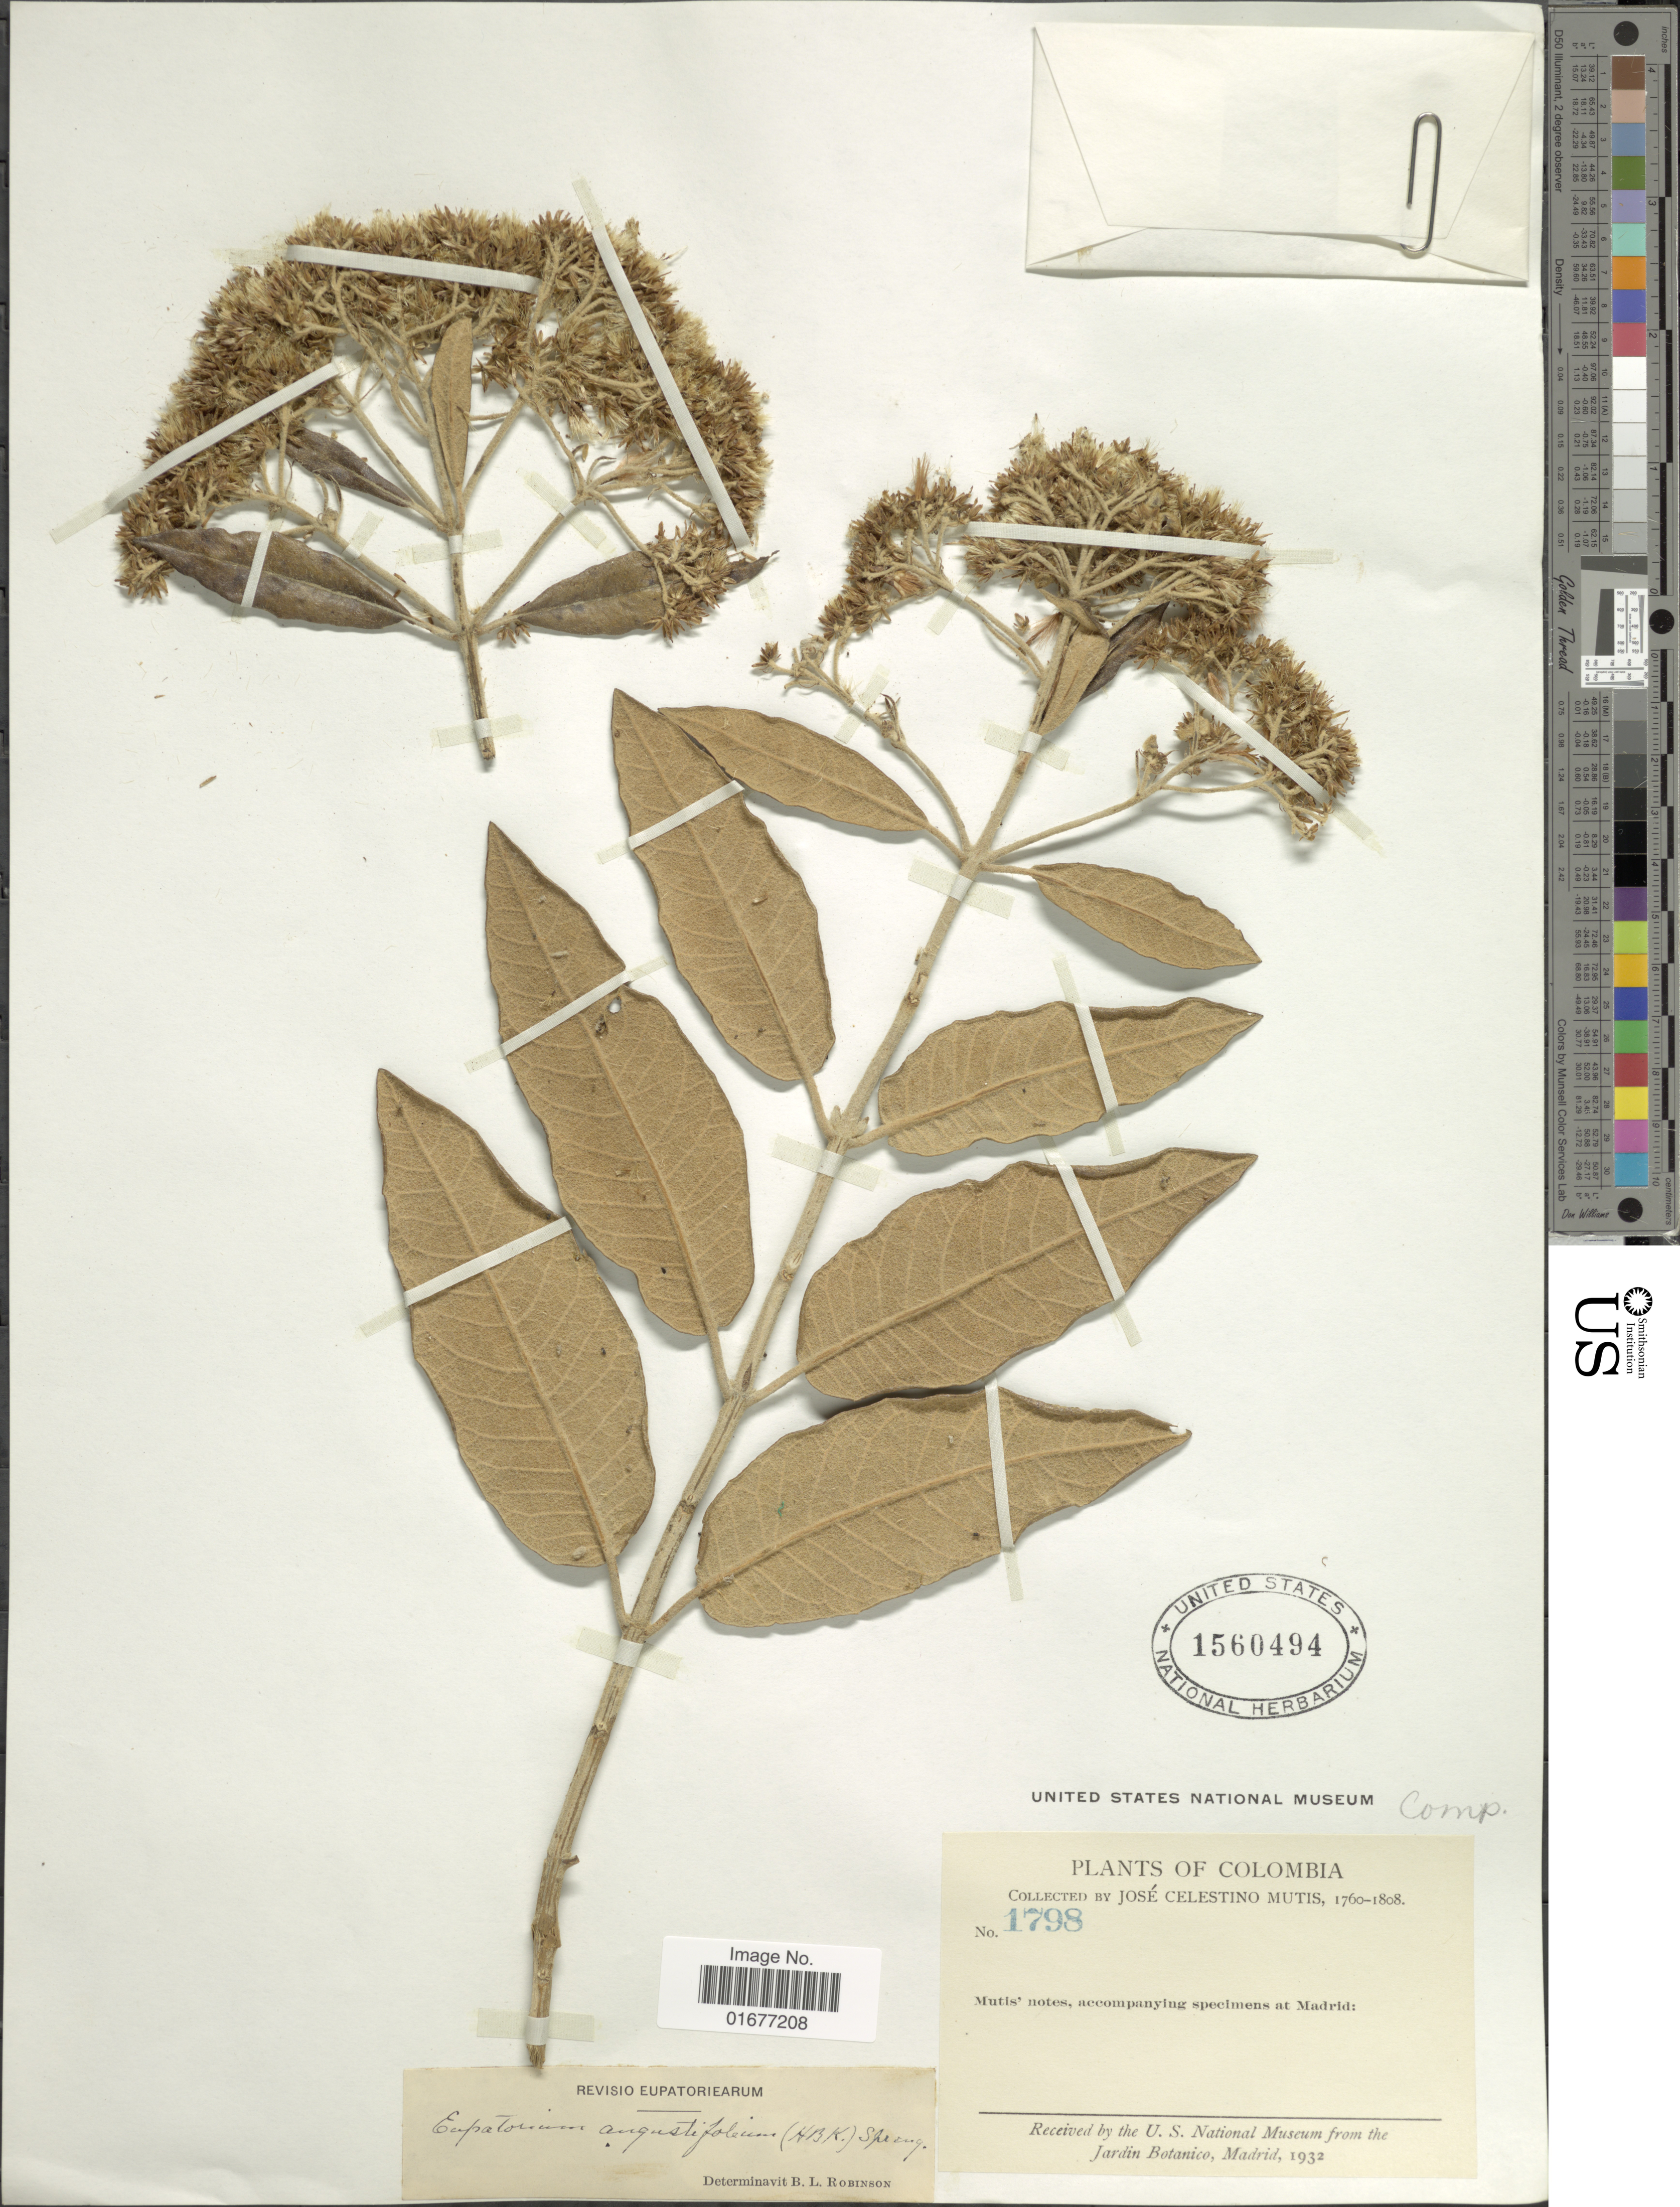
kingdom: Plantae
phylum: Tracheophyta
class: Magnoliopsida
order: Asterales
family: Asteraceae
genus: Ageratina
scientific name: Ageratina angustifolia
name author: (Kunth) R.M. King & H. Rob.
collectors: J. C. B. Mutis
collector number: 1798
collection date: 1760/1808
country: Colombia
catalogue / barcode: US 1560494